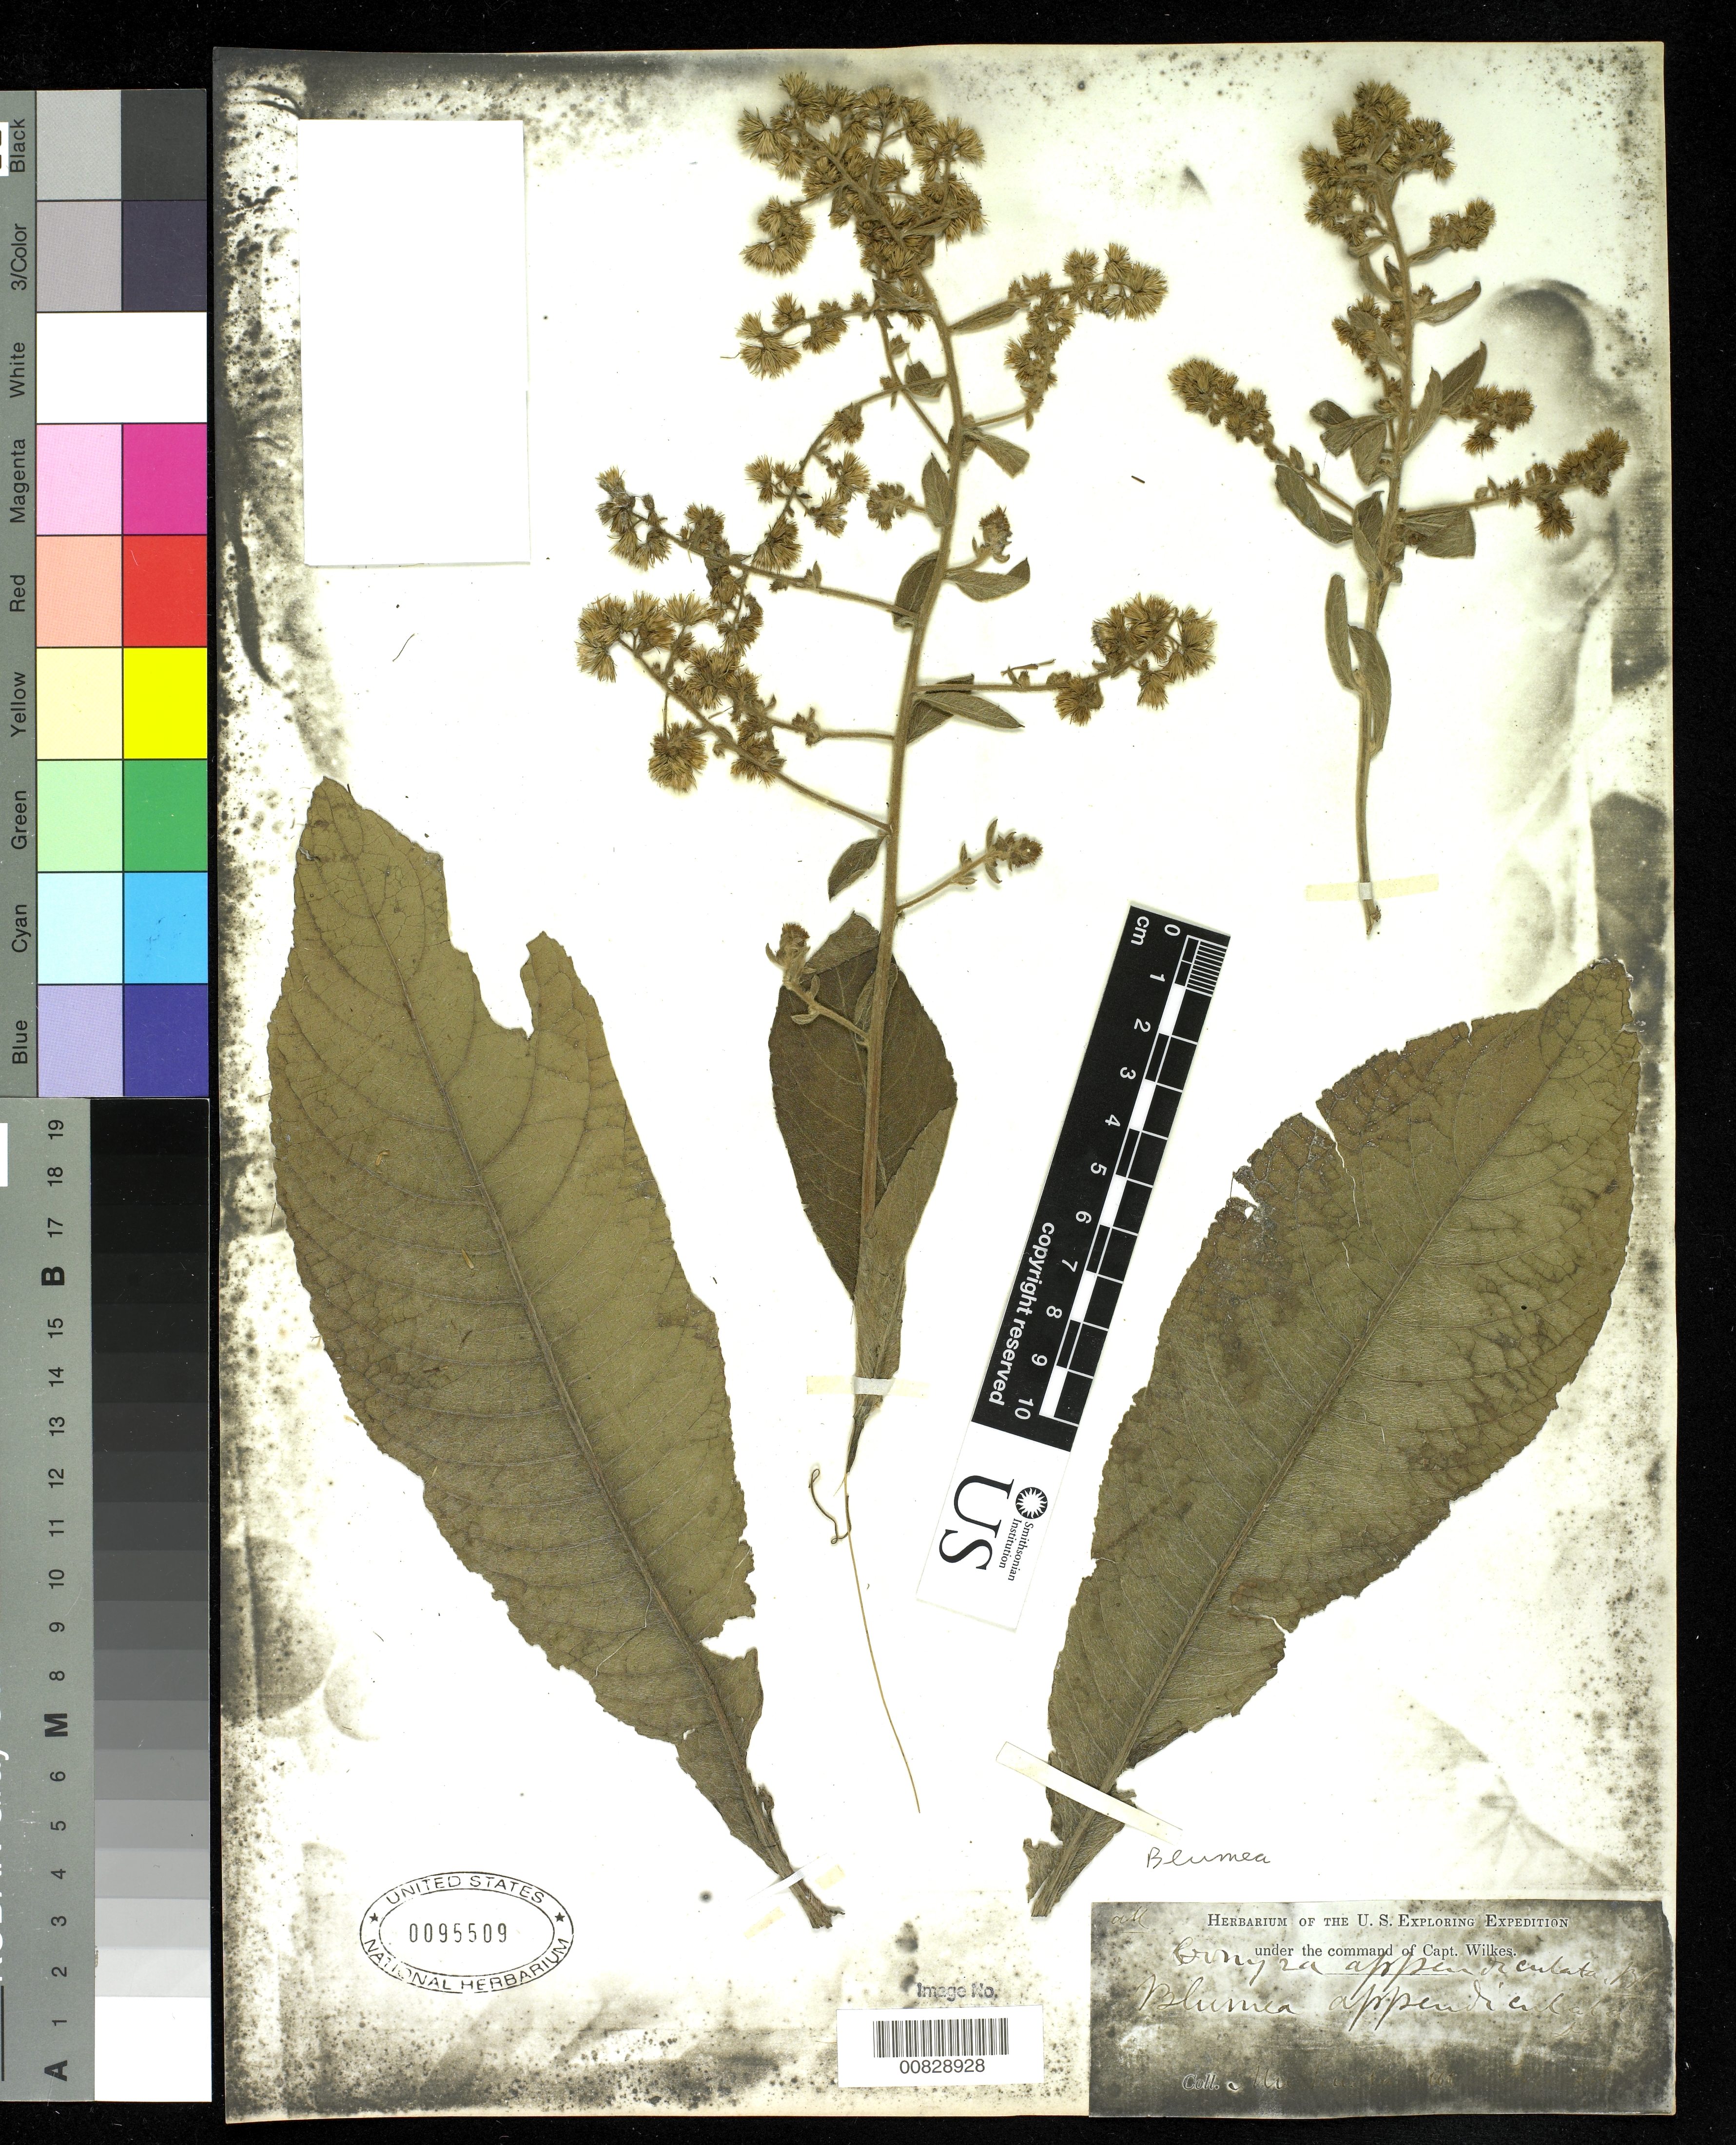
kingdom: Plantae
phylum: Tracheophyta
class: Magnoliopsida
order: Asterales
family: Asteraceae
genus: Blumea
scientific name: Blumea sp.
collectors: Wilkes Explor. Exped.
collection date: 1838/1842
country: Fiji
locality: Mu…ta mts., Fiji Isl.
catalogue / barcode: US 95509